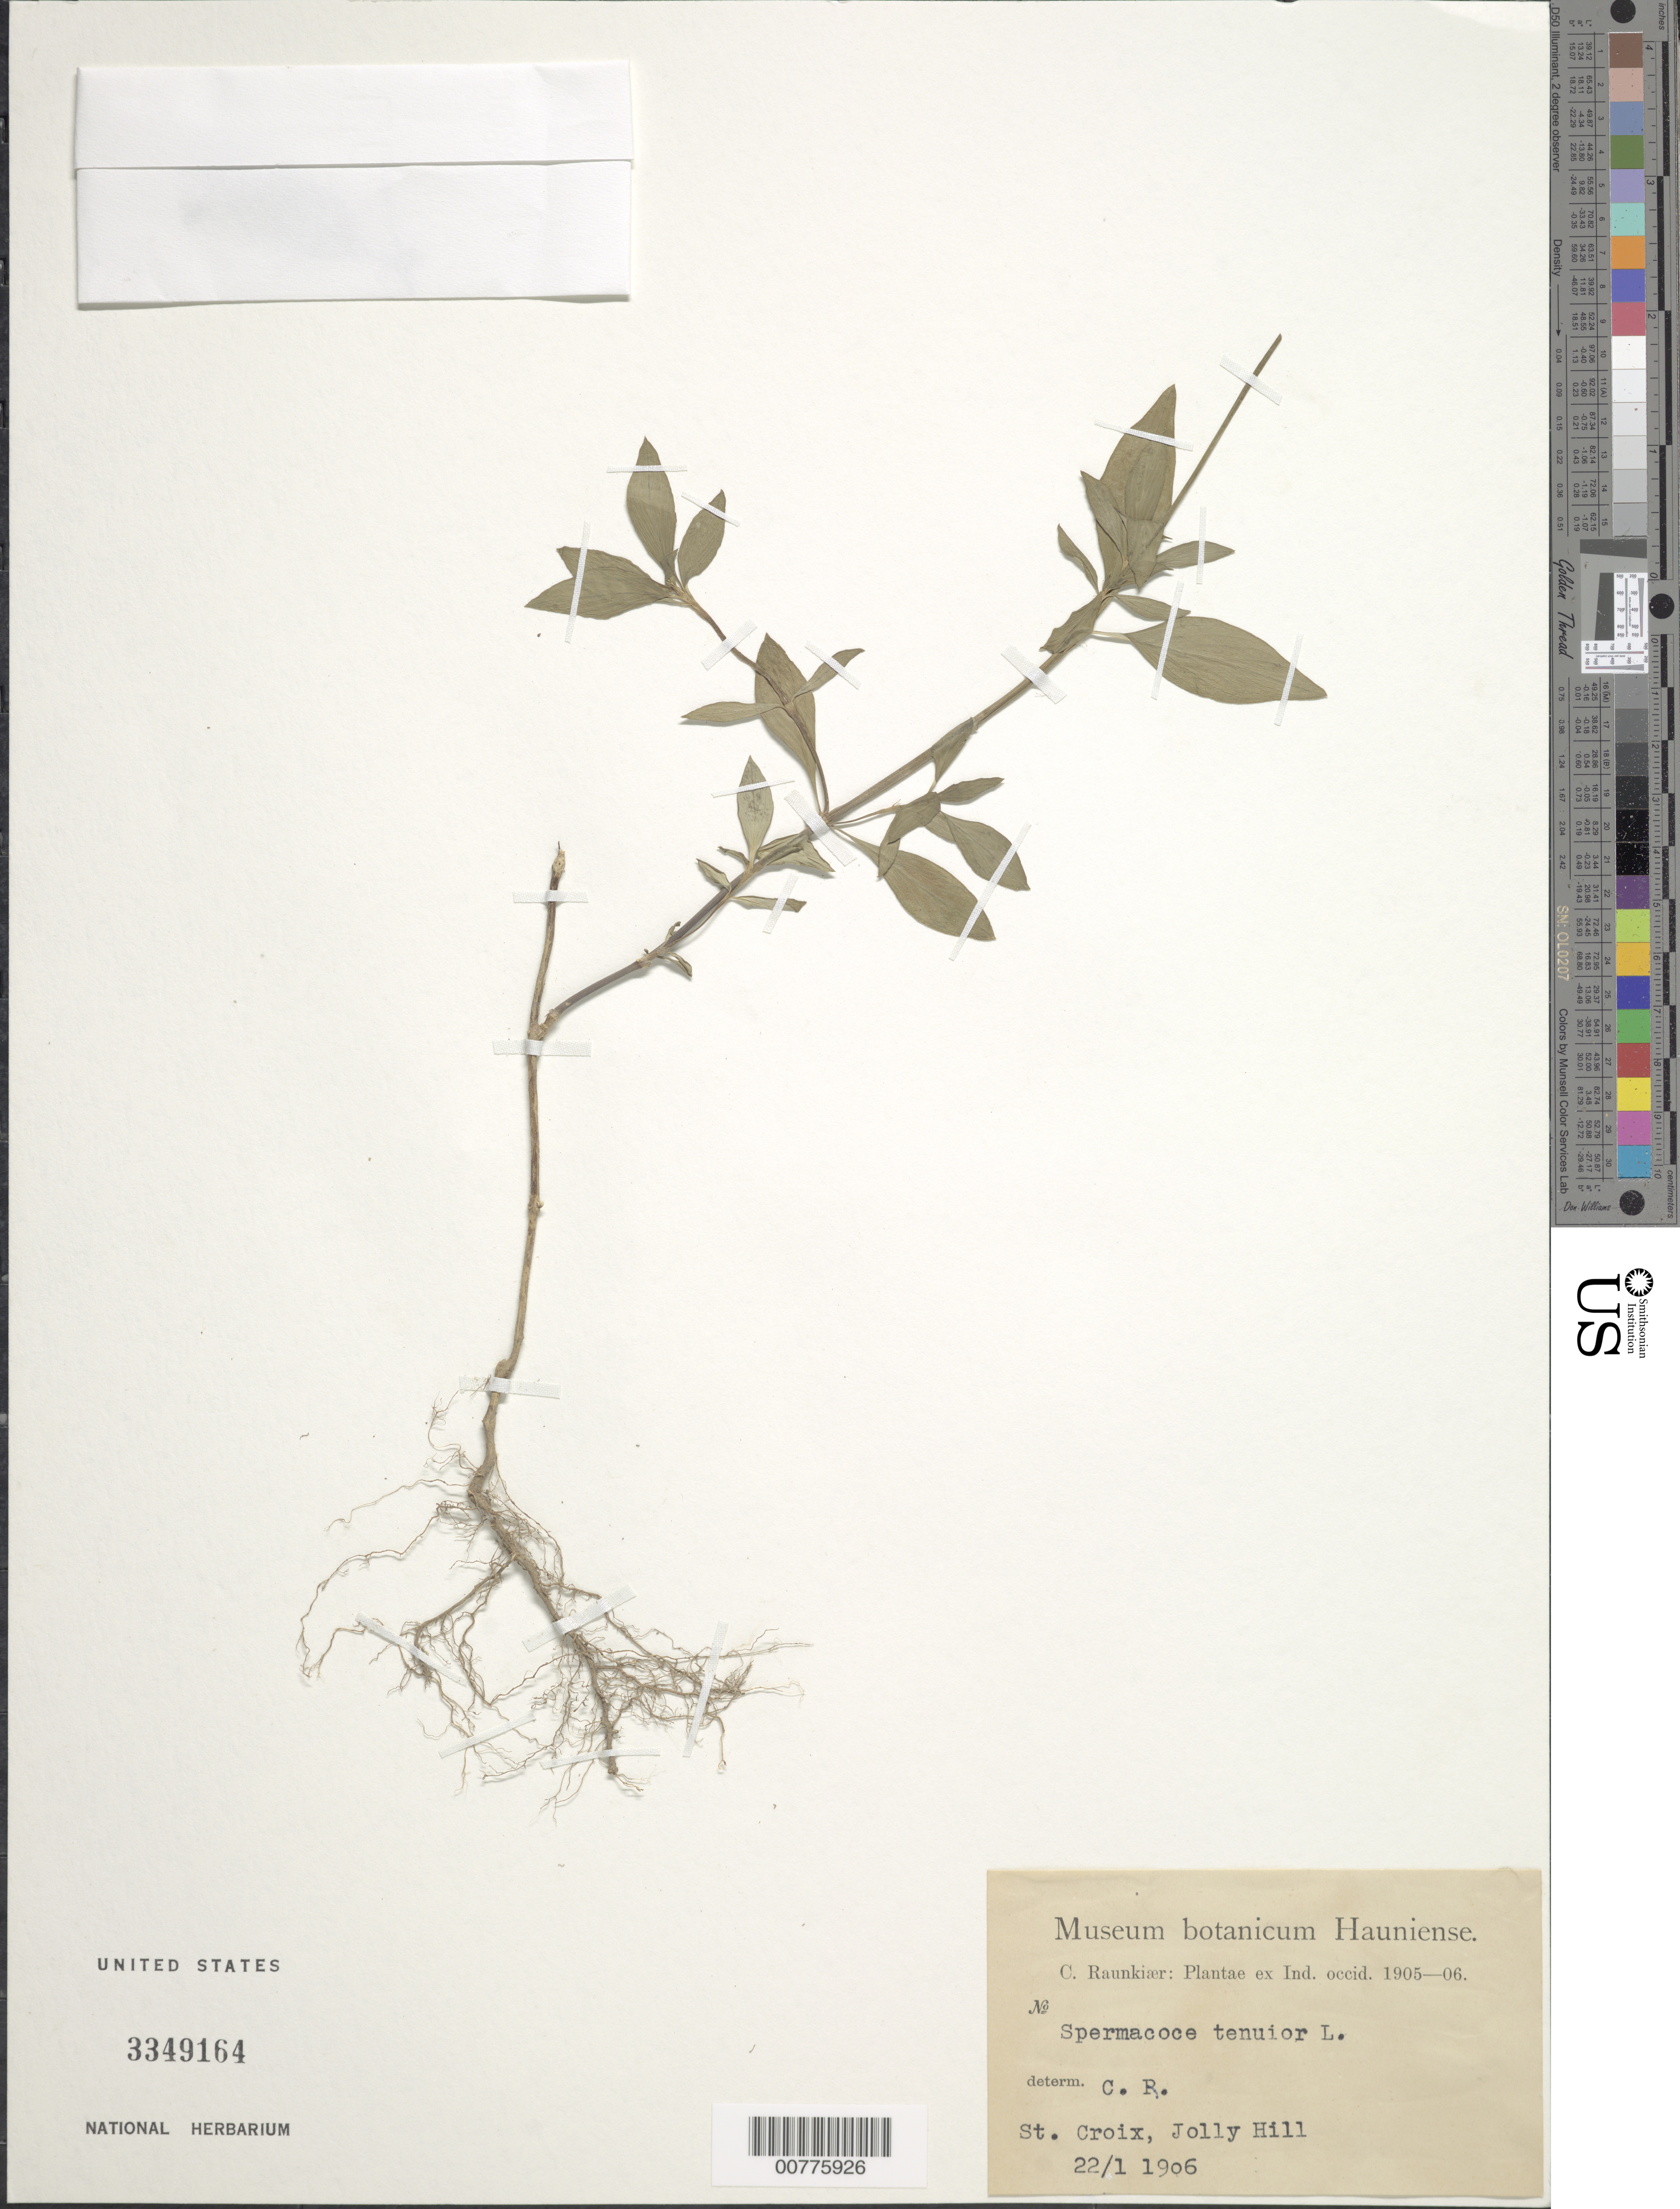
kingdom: Plantae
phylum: Tracheophyta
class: Magnoliopsida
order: Gentianales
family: Rubiaceae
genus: Spermacoce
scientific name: Spermacoce tenuior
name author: L.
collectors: C. Raunkiær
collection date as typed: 22 Jan 1906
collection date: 1906-01-22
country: U.S. Virgin Islands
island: St. John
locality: Jolly Hill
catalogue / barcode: US 3349164